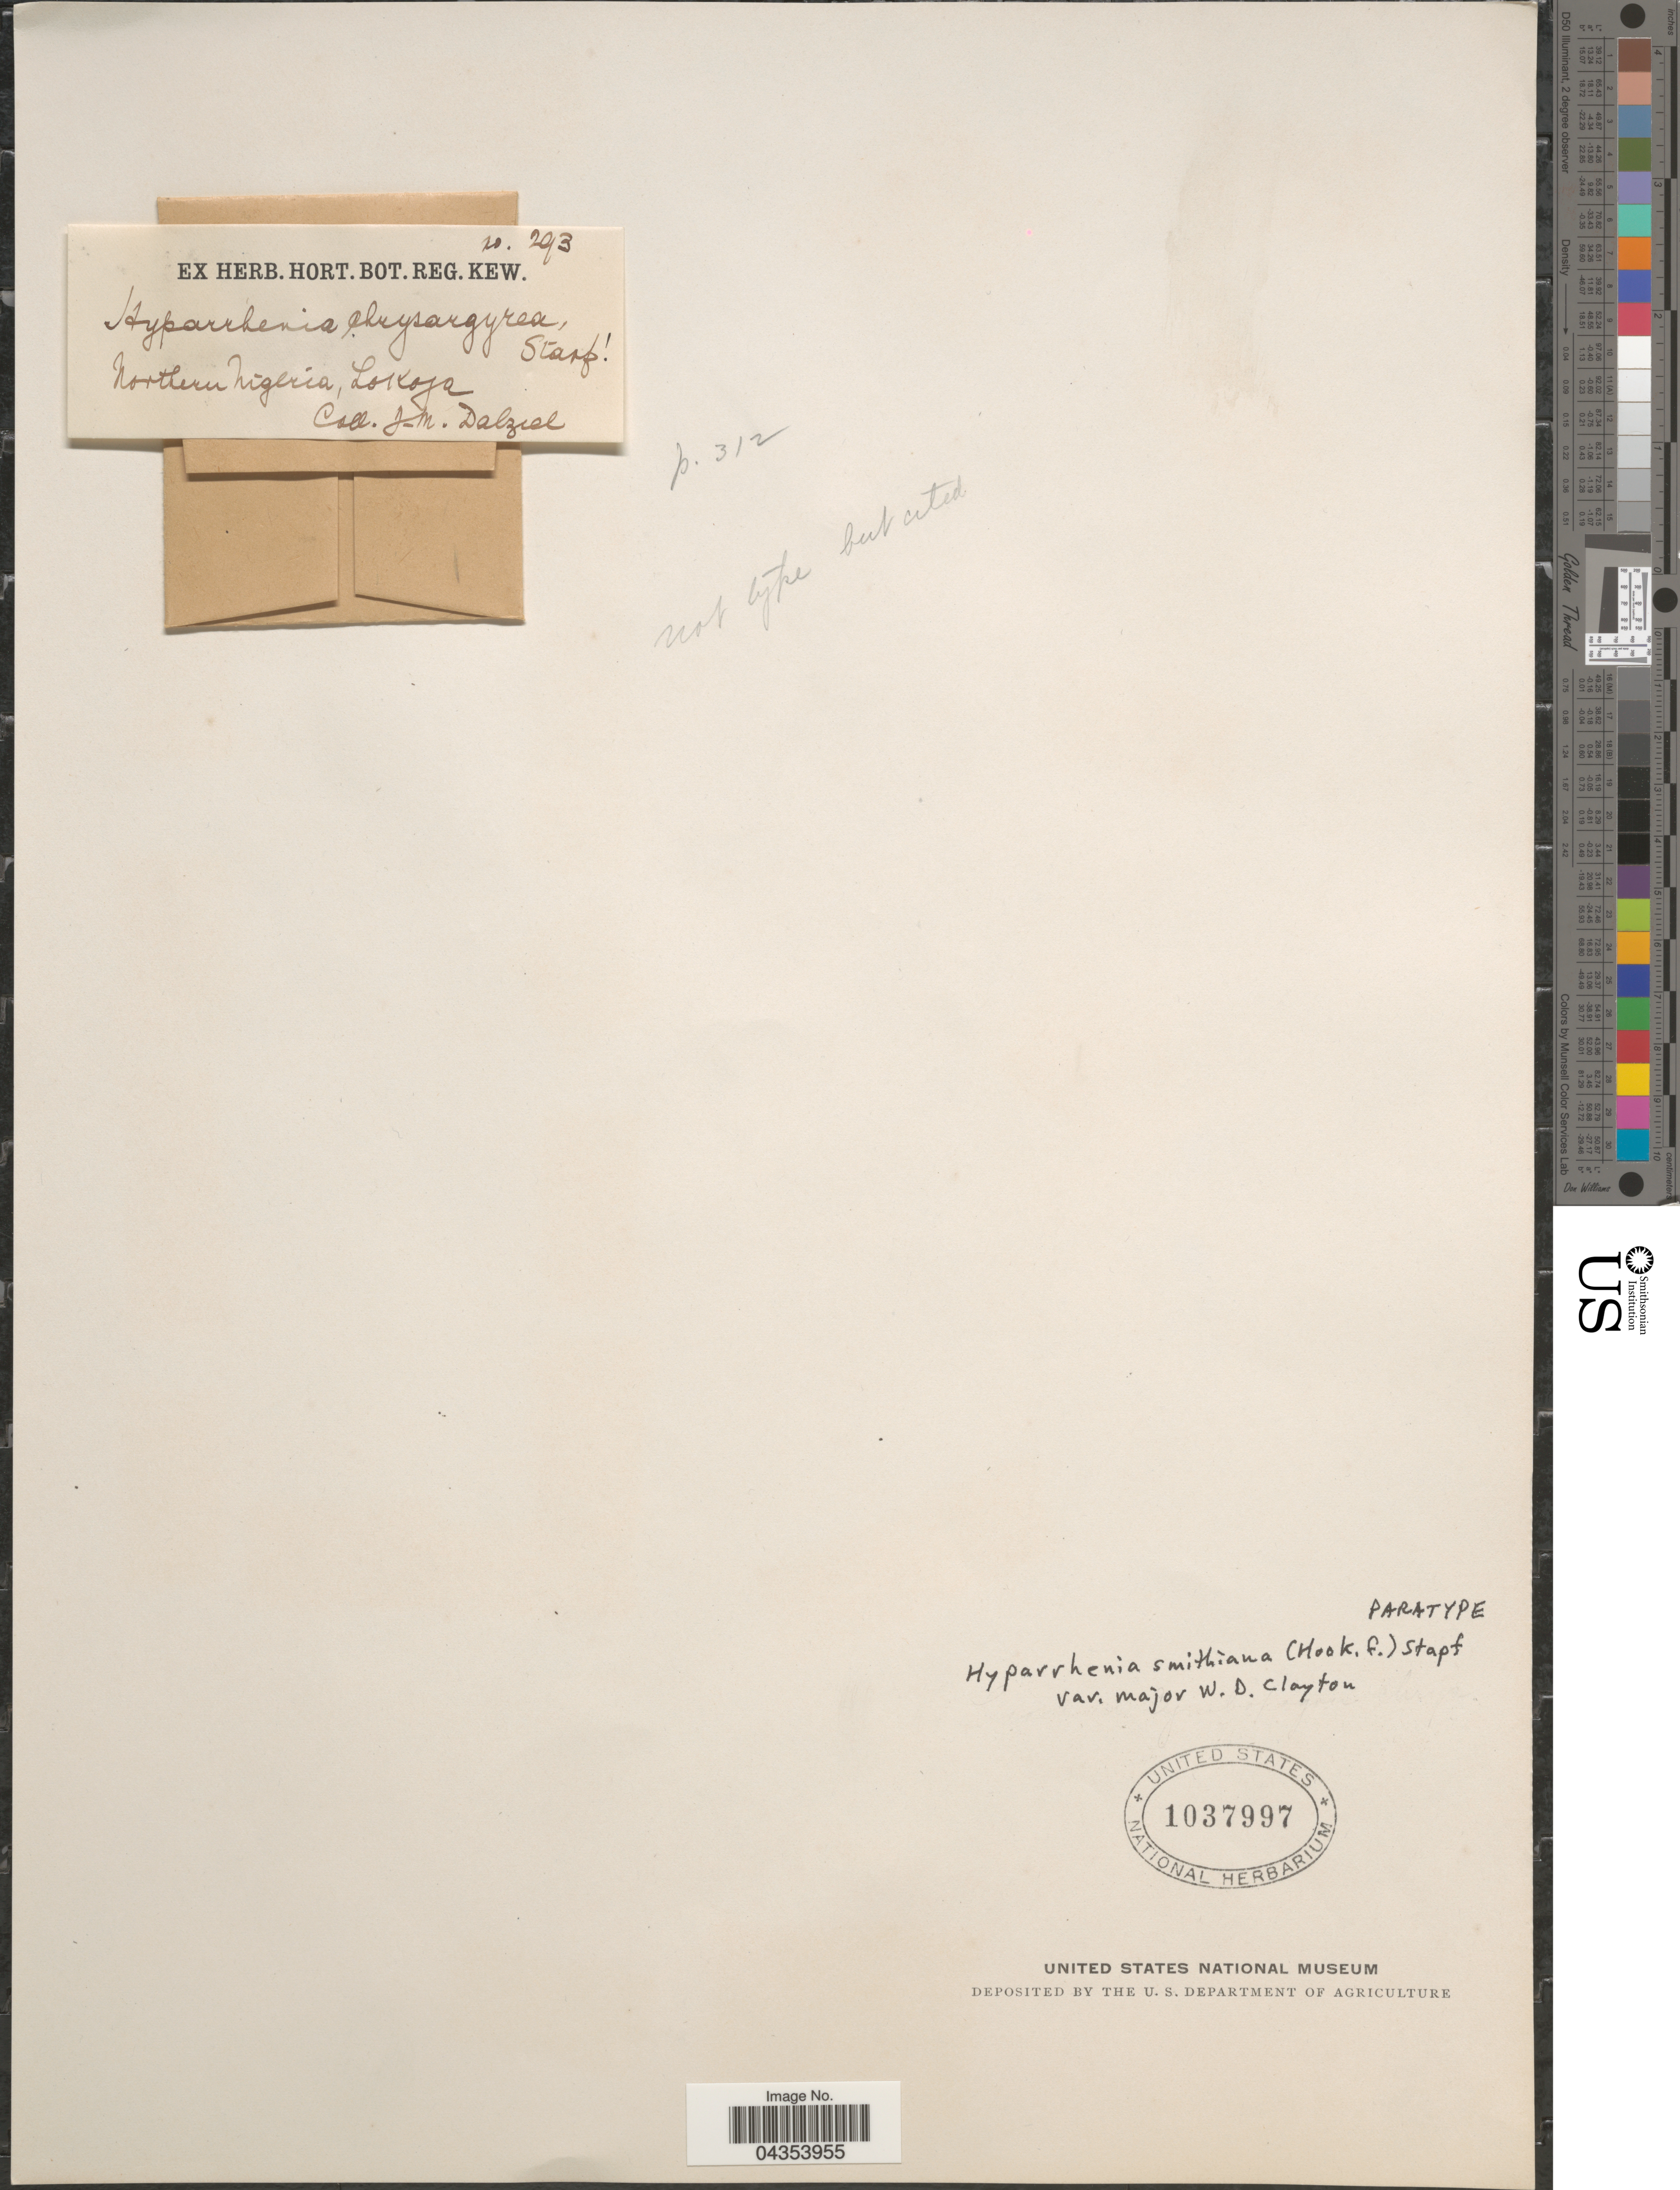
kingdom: Plantae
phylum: Tracheophyta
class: Liliopsida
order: Poales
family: Poaceae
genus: Hyparrhenia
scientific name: Hyparrhenia smithiana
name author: (Hook. f.) Stapf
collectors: J. Dalziel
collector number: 293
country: Nigeria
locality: Northern Nigeria, Lokoja.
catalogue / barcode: US 1037997